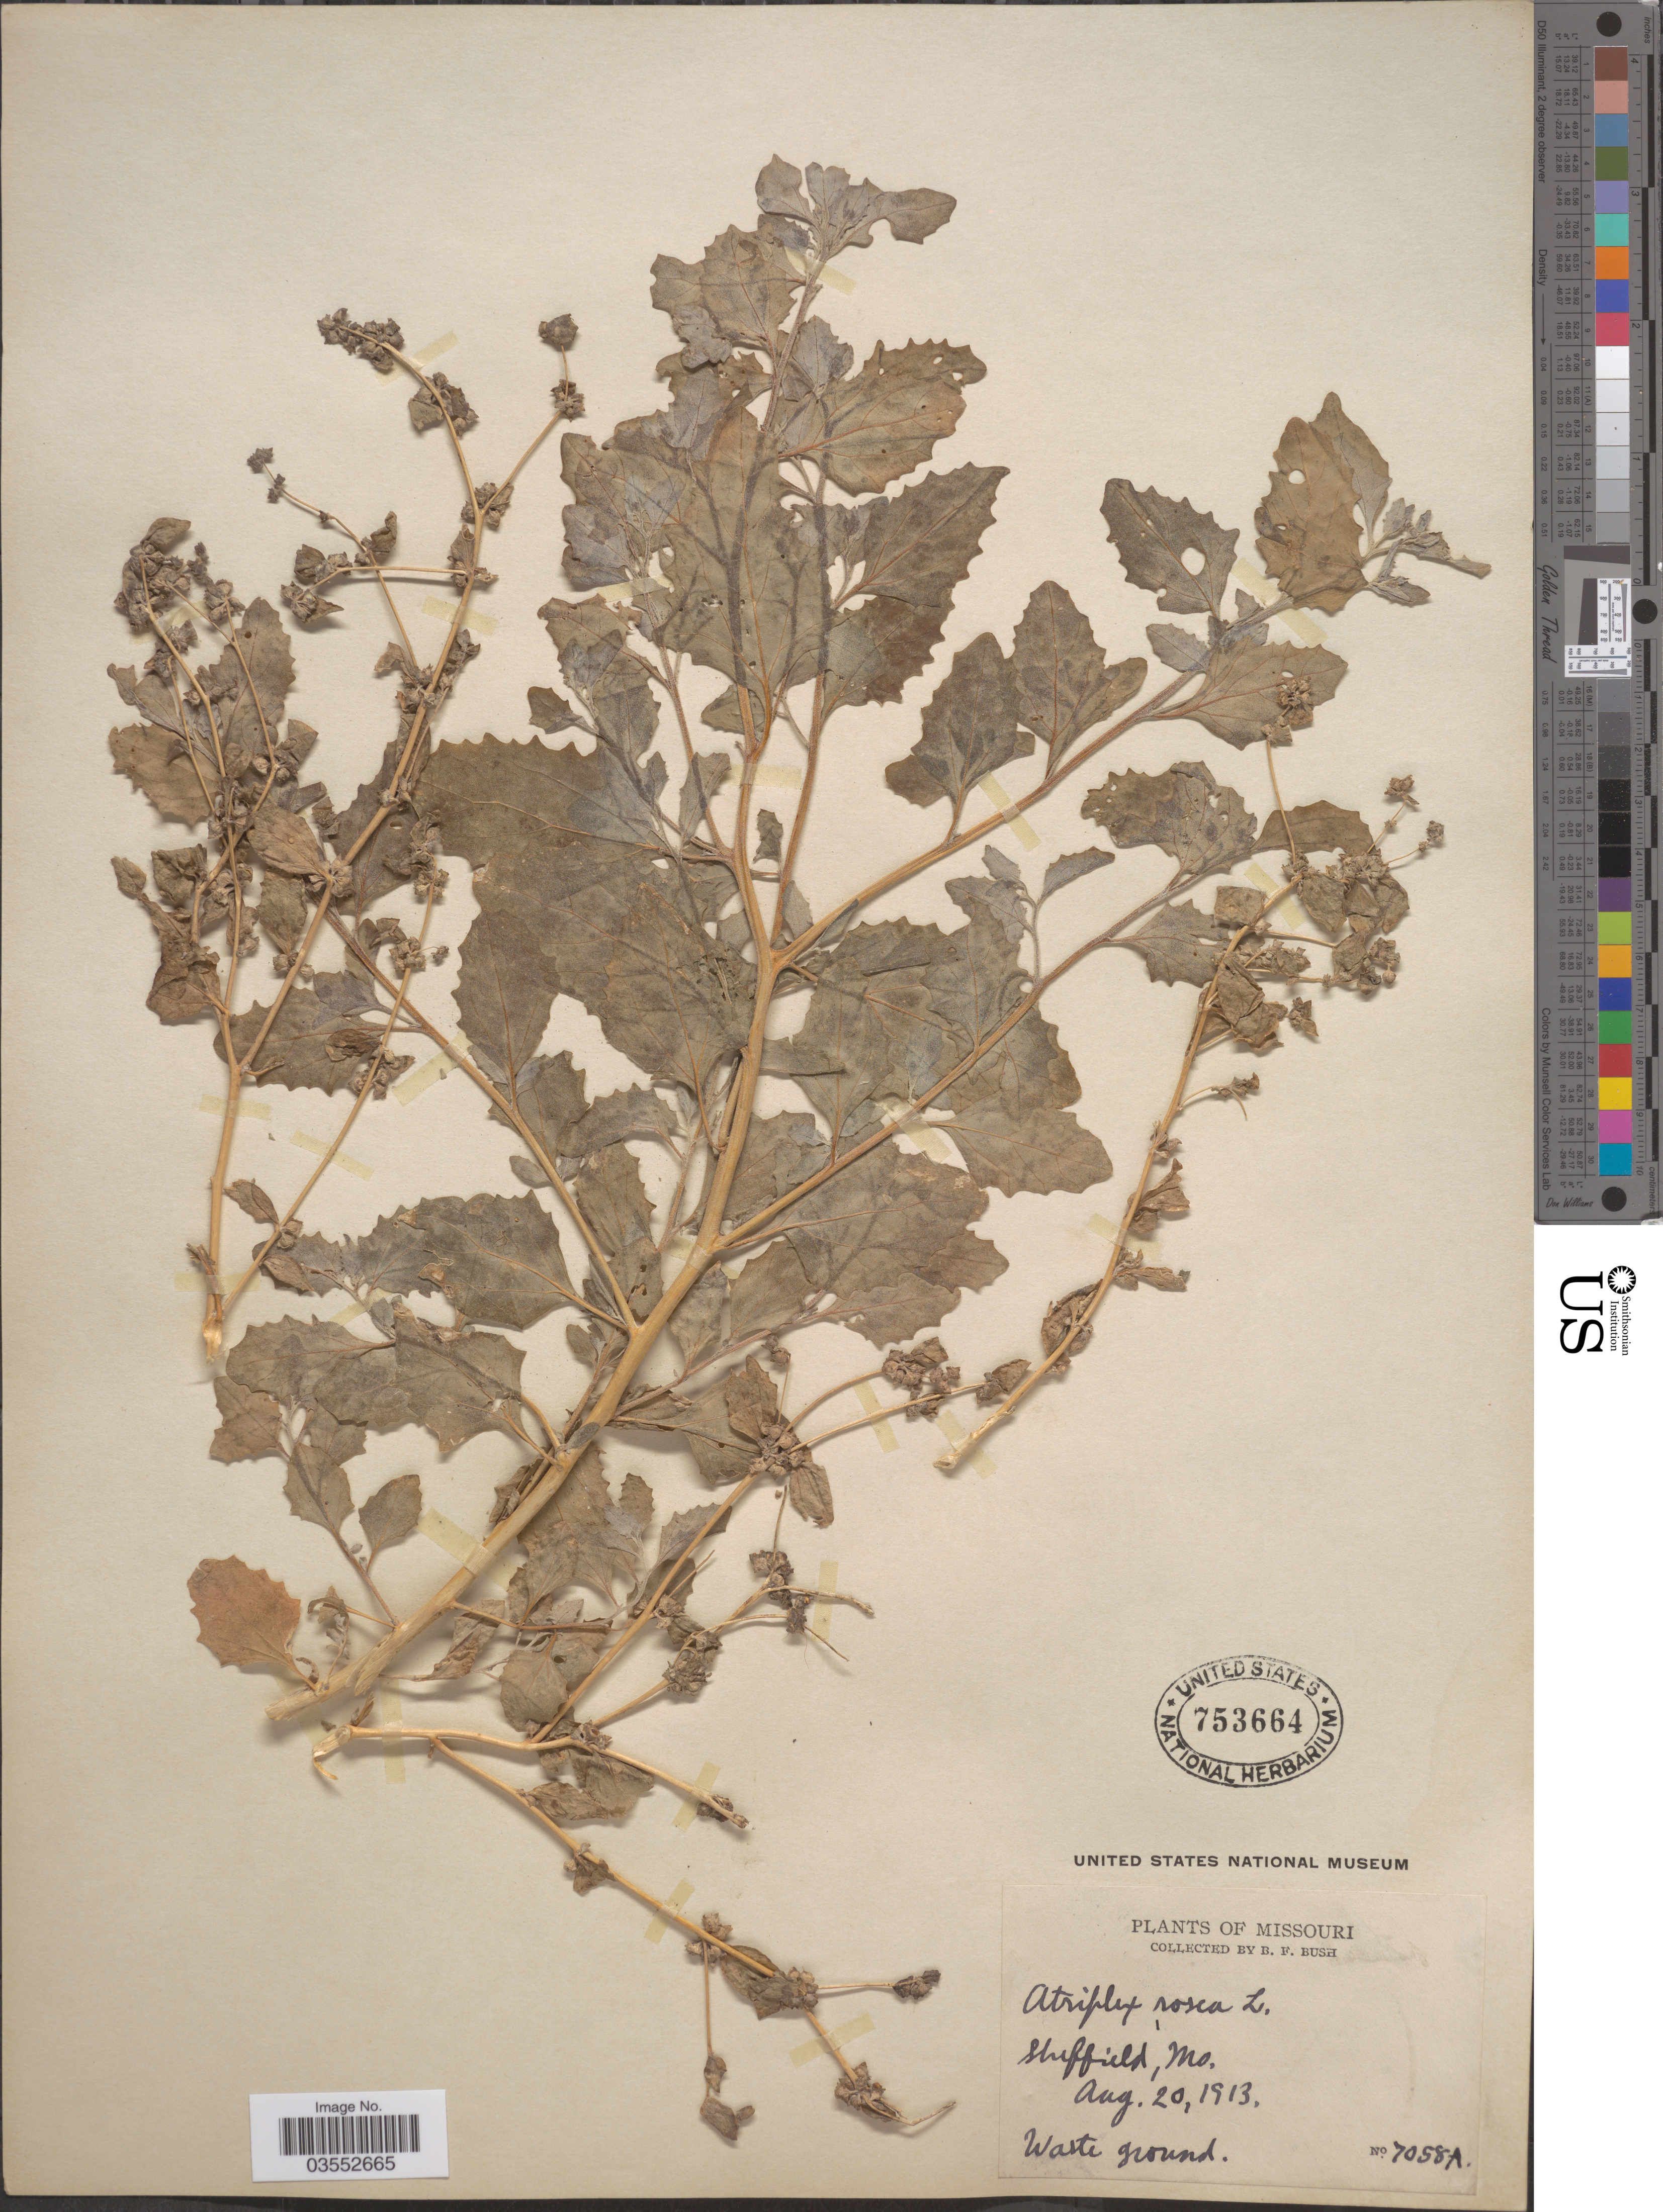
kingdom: Plantae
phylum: Tracheophyta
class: Magnoliopsida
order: Caryophyllales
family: Amaranthaceae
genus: Atriplex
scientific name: Atriplex rosea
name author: L.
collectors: B. F. Bush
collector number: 7058A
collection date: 1913-08-20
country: United States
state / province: Missouri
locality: Sheffield.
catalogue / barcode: US 753664